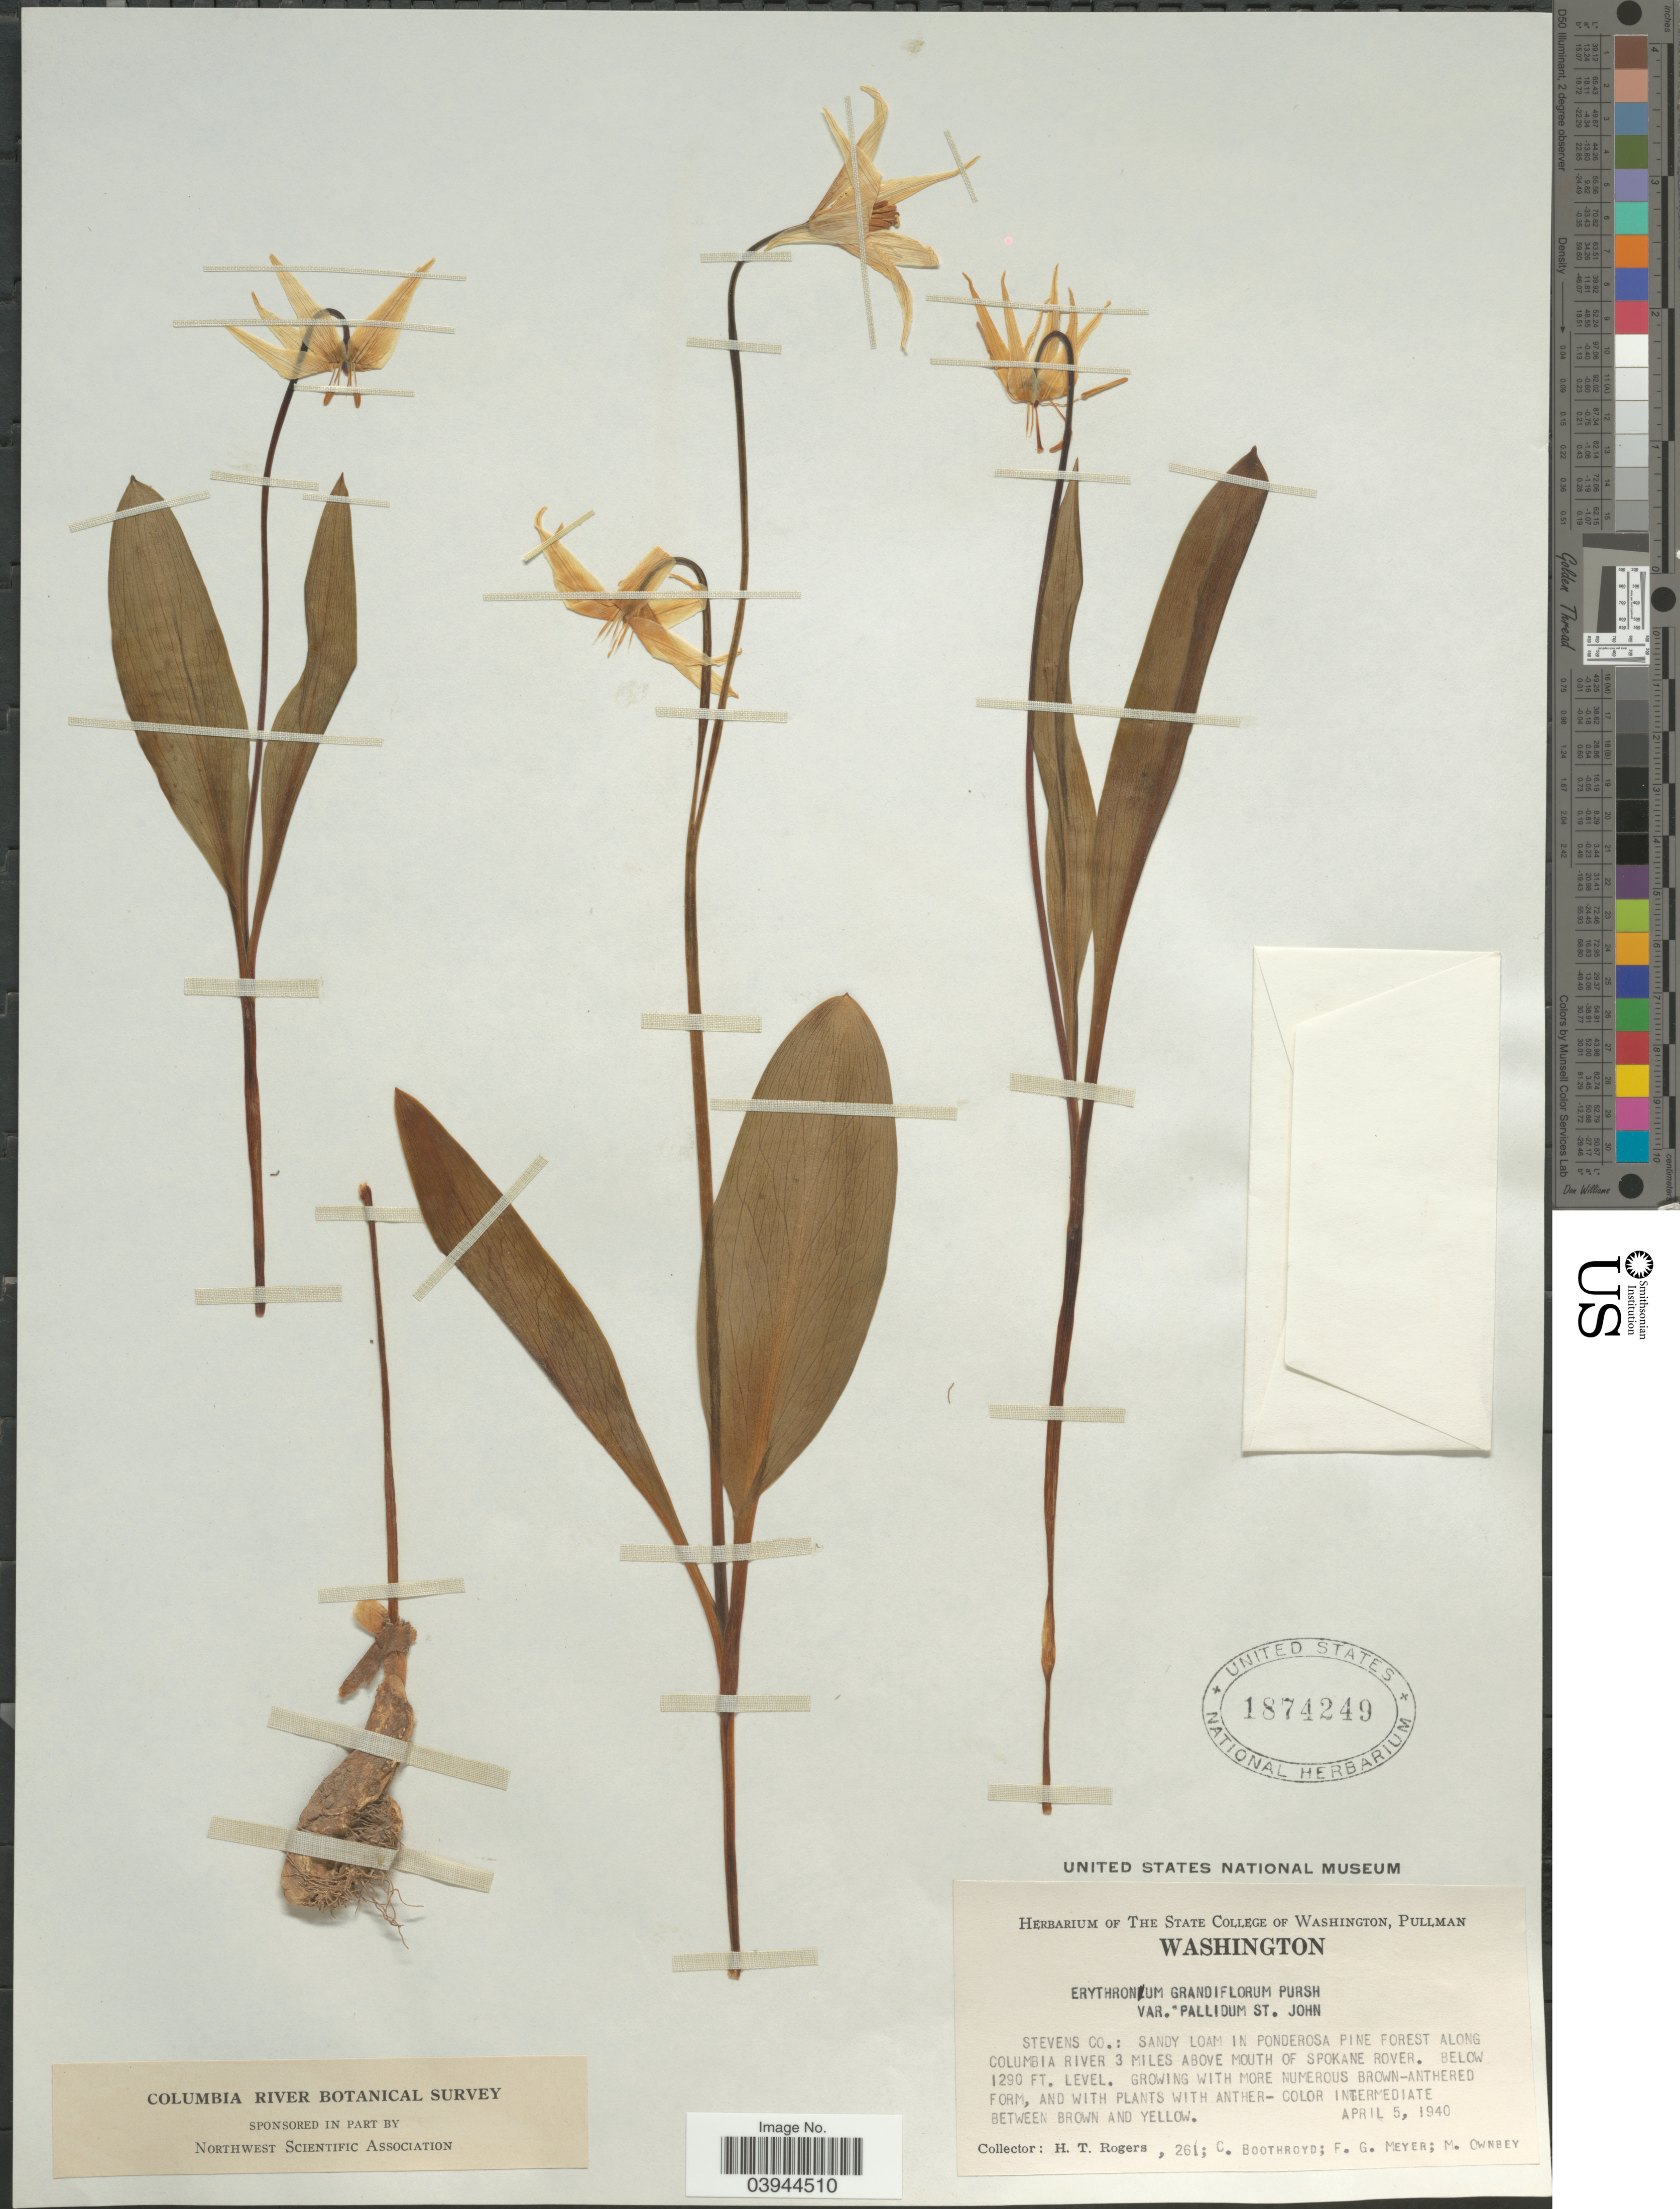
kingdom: Plantae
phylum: Tracheophyta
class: Liliopsida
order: Liliales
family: Liliaceae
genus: Erythronium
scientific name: Erythronium grandiflorum var. pallidum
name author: H. St. John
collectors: H. Rogers, C. Boothroyd, F. G. Meyer & M. Ownbey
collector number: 261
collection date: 1940-04-05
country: United States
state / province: Washington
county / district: Spokane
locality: Stevens Co.: Sandy loam in Ponderosa Pine Forest along Columbia River 3 miles above mouth of Spokane River.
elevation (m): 393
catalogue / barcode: US 1874249